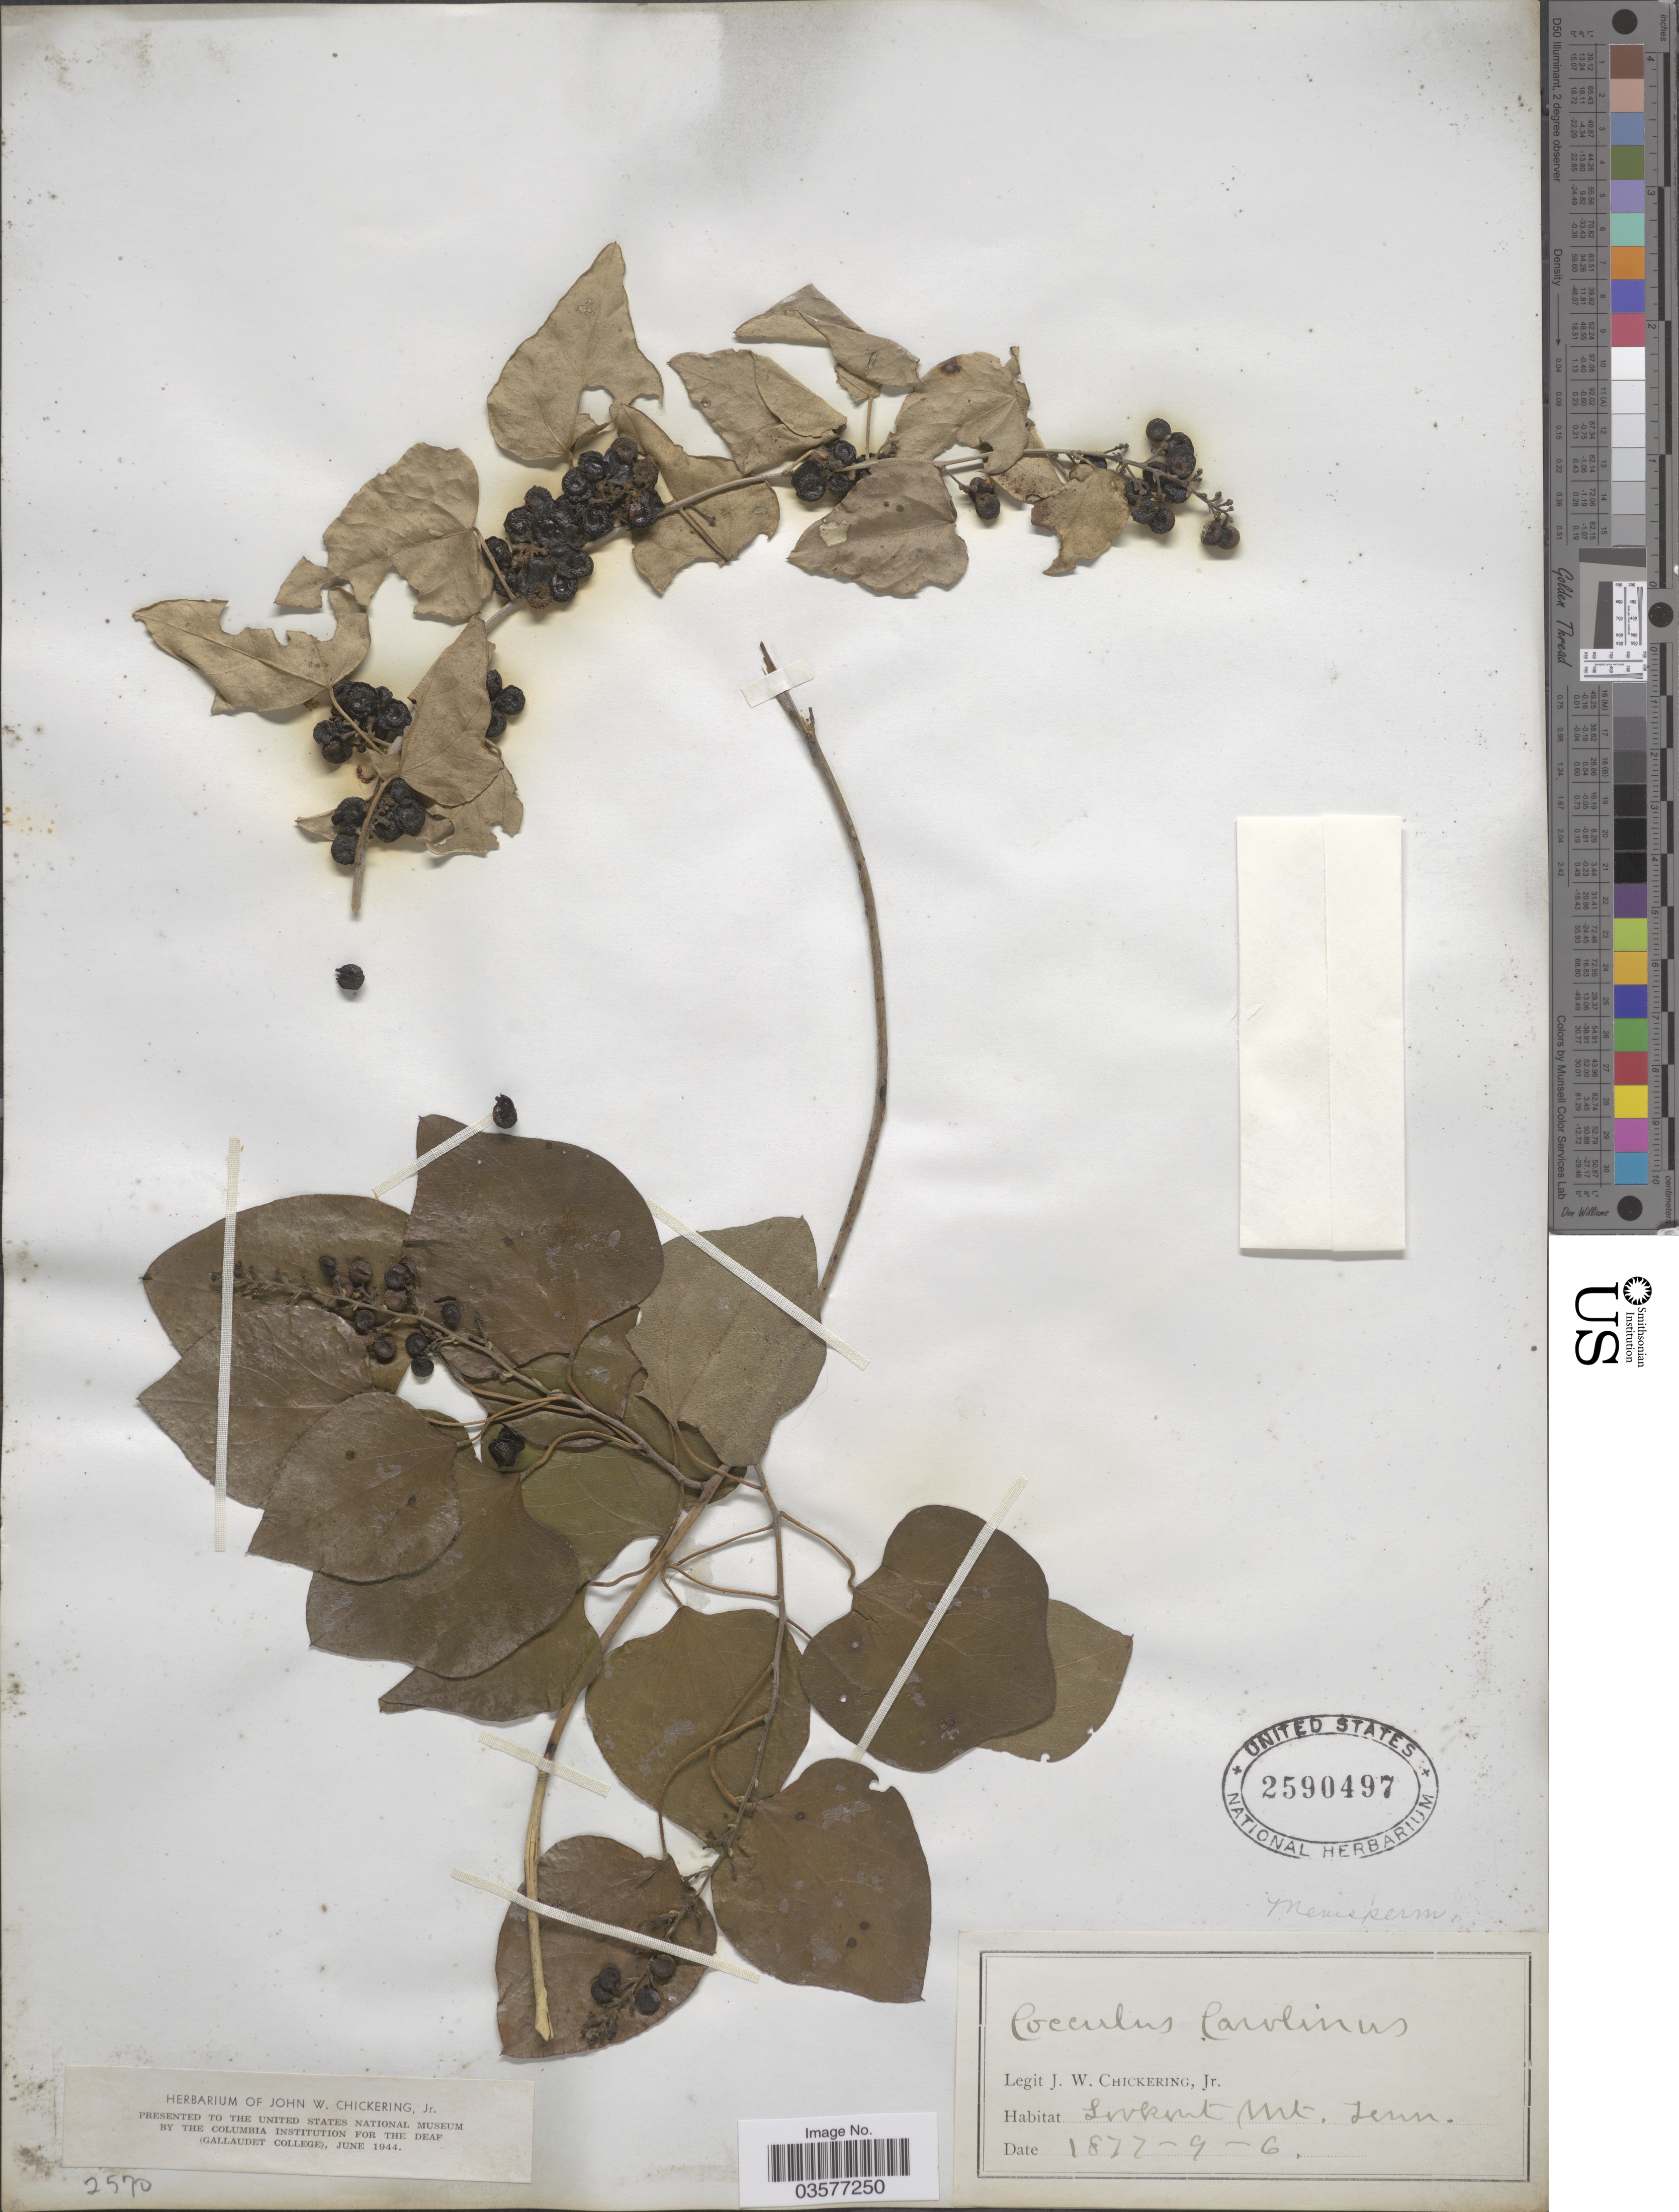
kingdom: Plantae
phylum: Tracheophyta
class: Magnoliopsida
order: Ranunculales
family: Menispermaceae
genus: Cocculus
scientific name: Cocculus carolinus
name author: (L.) DC.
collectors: J. W. Chickering Jr.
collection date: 1877-06-09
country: United States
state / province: Tennessee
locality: Lookout Mt.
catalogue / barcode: US 2590497